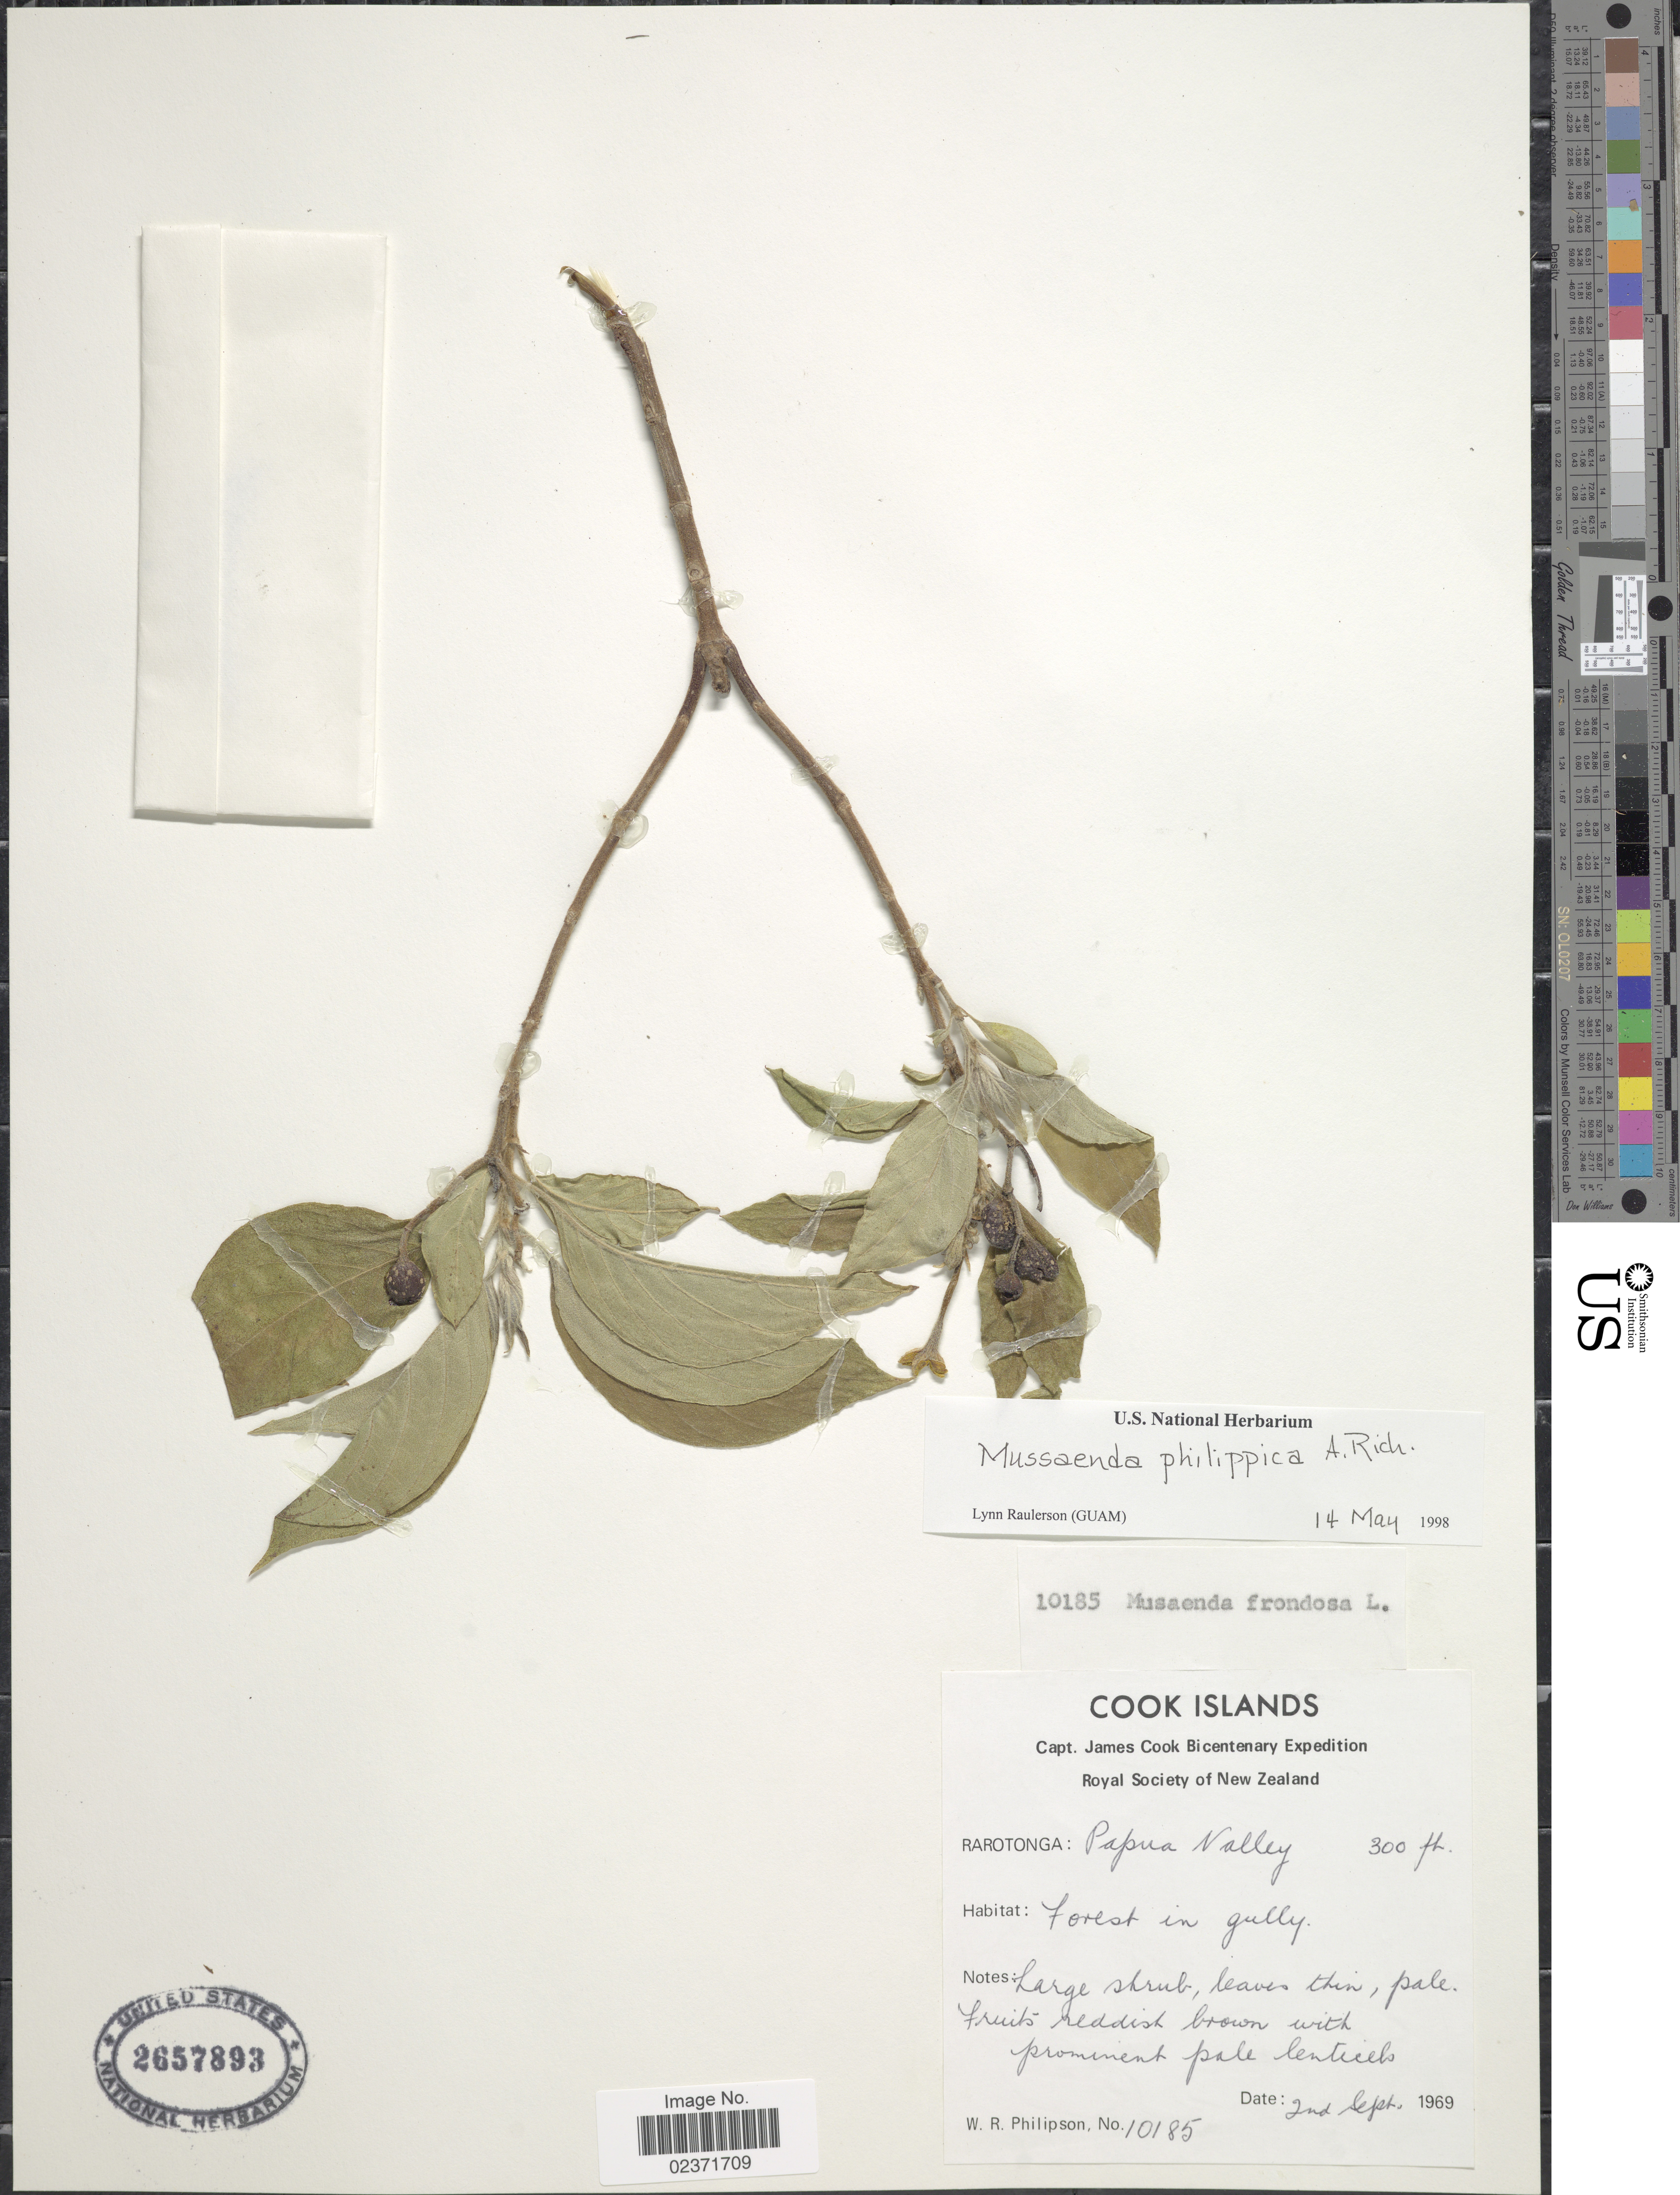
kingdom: Plantae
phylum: Tracheophyta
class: Magnoliopsida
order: Gentianales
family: Rubiaceae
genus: Mussaenda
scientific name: Mussaenda philippica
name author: A. Rich.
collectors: W. R. Philipson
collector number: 10185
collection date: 1969-09-02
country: Cook Islands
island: Rarotonga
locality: Rarotonga: Papua Valley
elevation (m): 91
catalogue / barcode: US 2657893